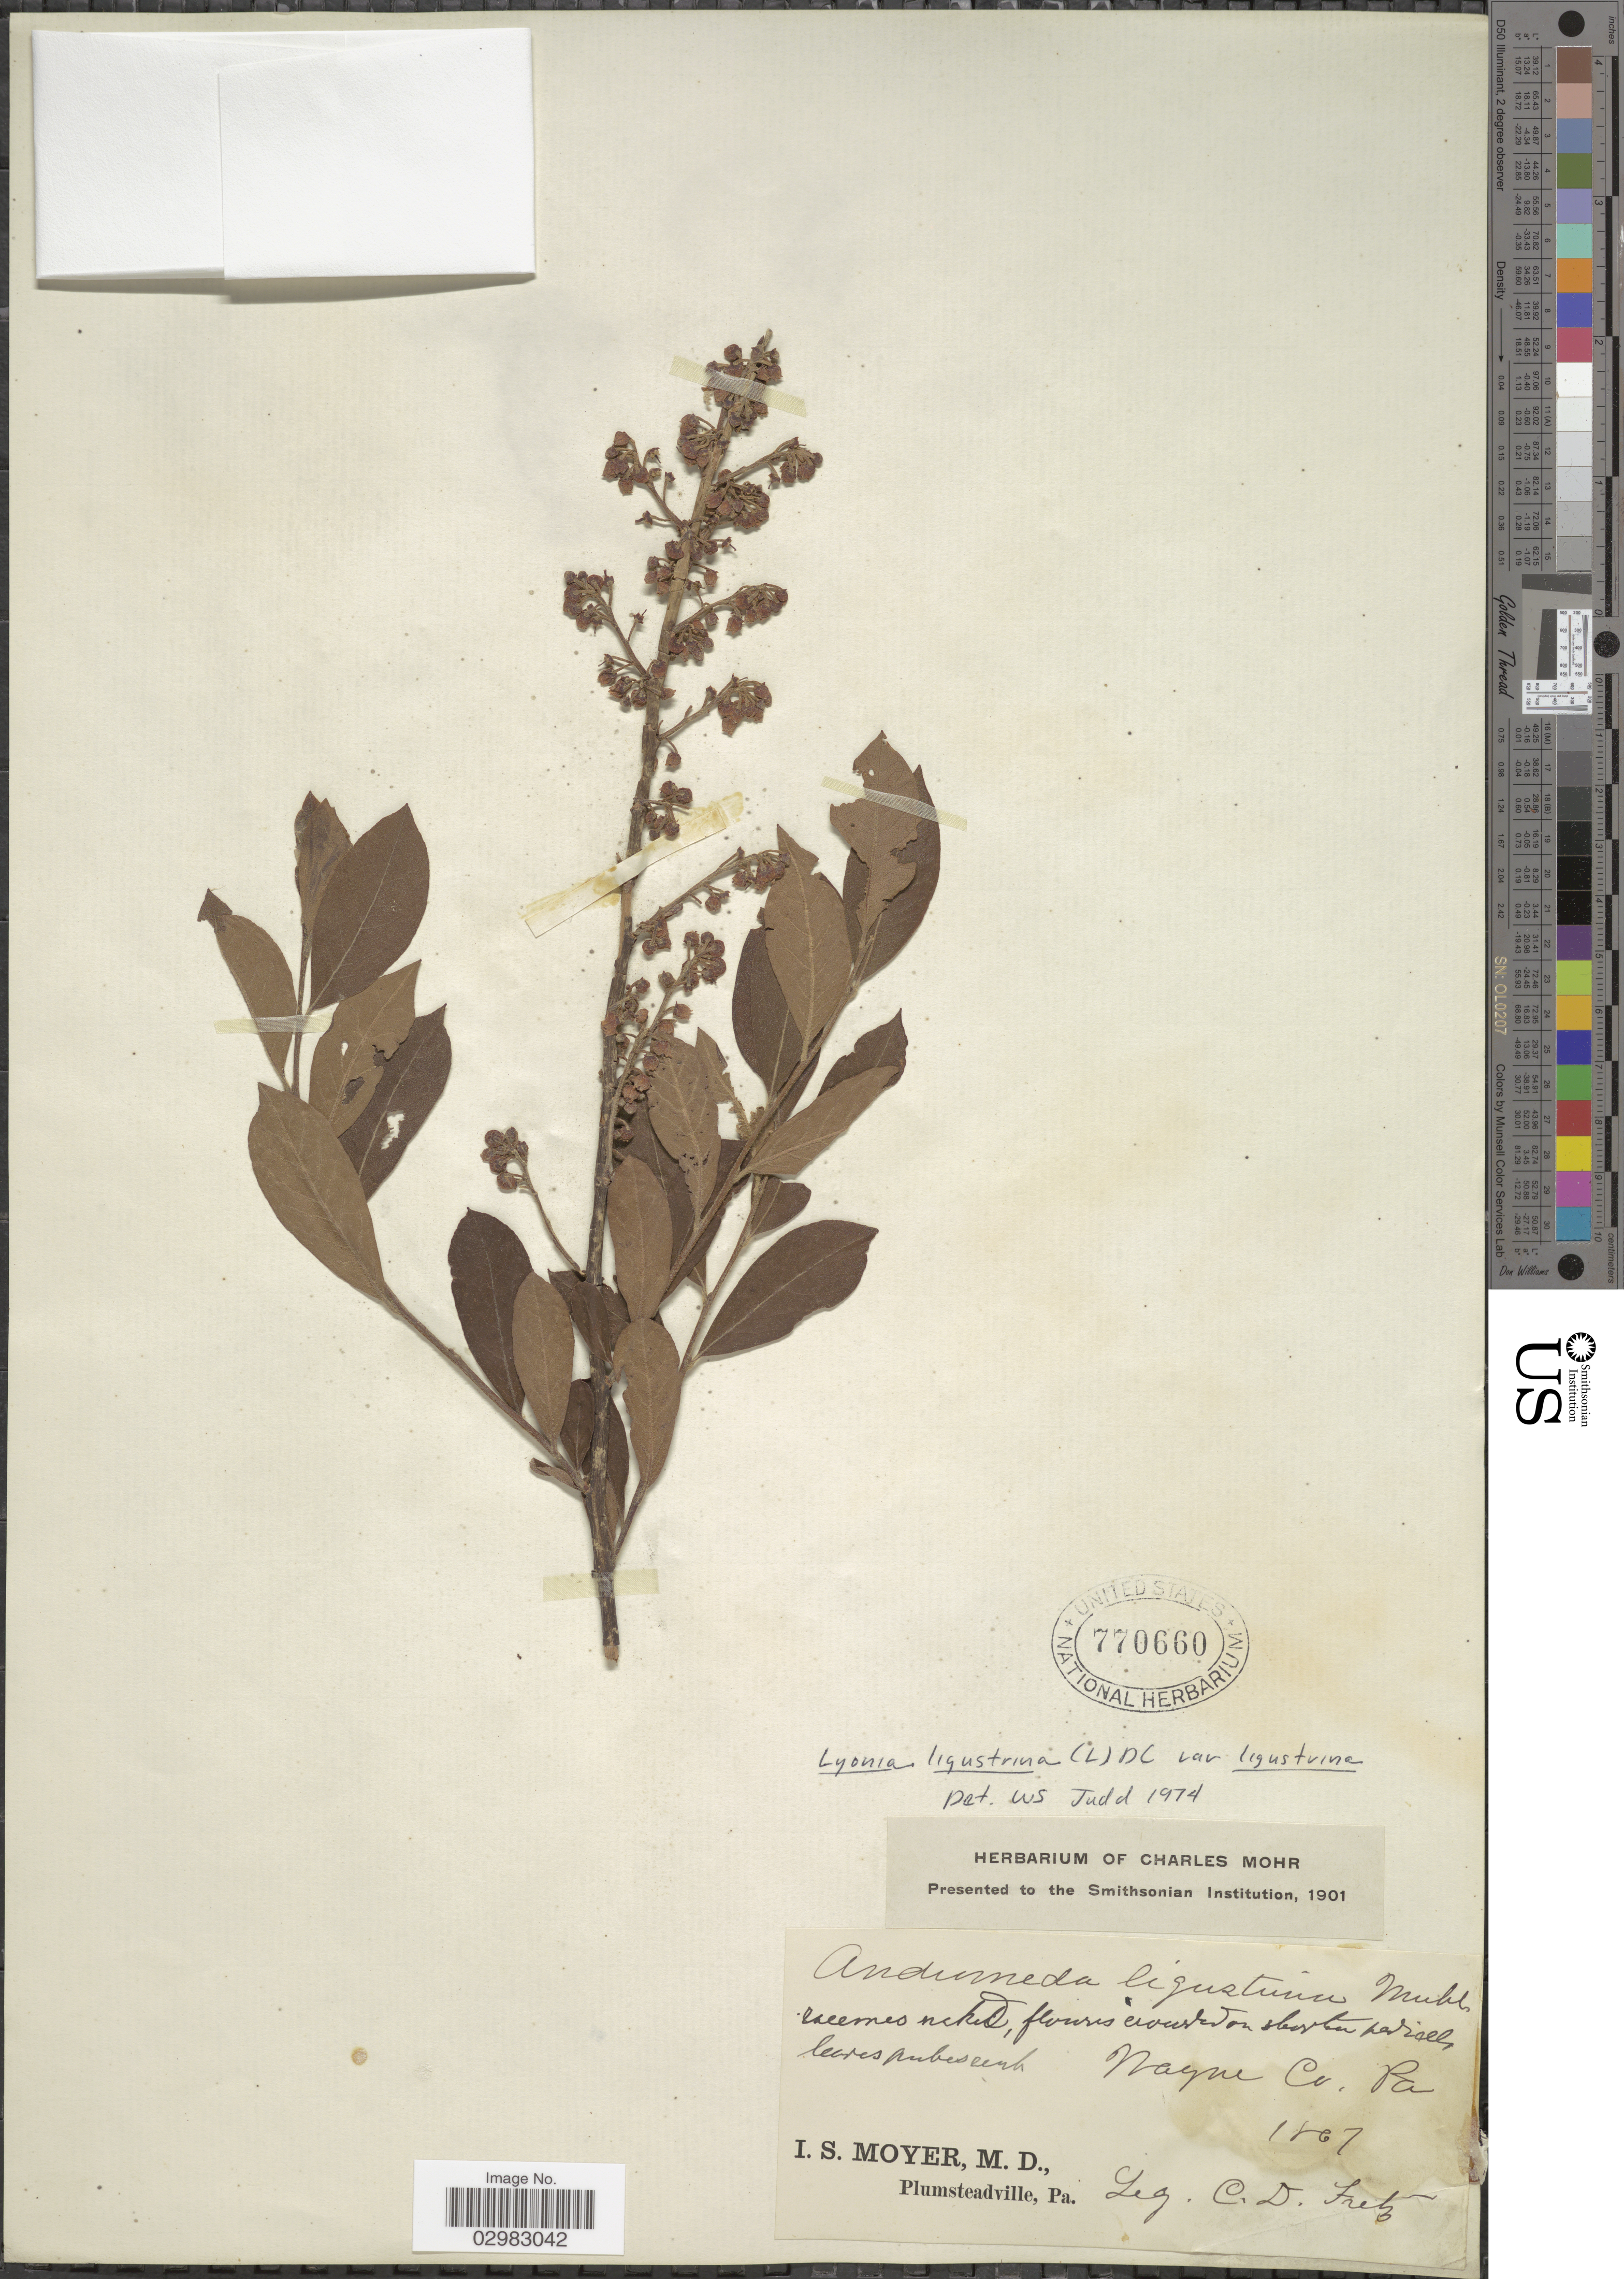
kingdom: Plantae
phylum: Tracheophyta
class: Magnoliopsida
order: Ericales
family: Ericaceae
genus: Lyonia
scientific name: Lyonia ligustrina var. ligustrina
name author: (L.) DC.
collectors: C. D. Fretz & I. S. Moyer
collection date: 1867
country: United States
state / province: Pennsylvania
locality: Wayne Co, Pa.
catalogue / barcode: US 770660